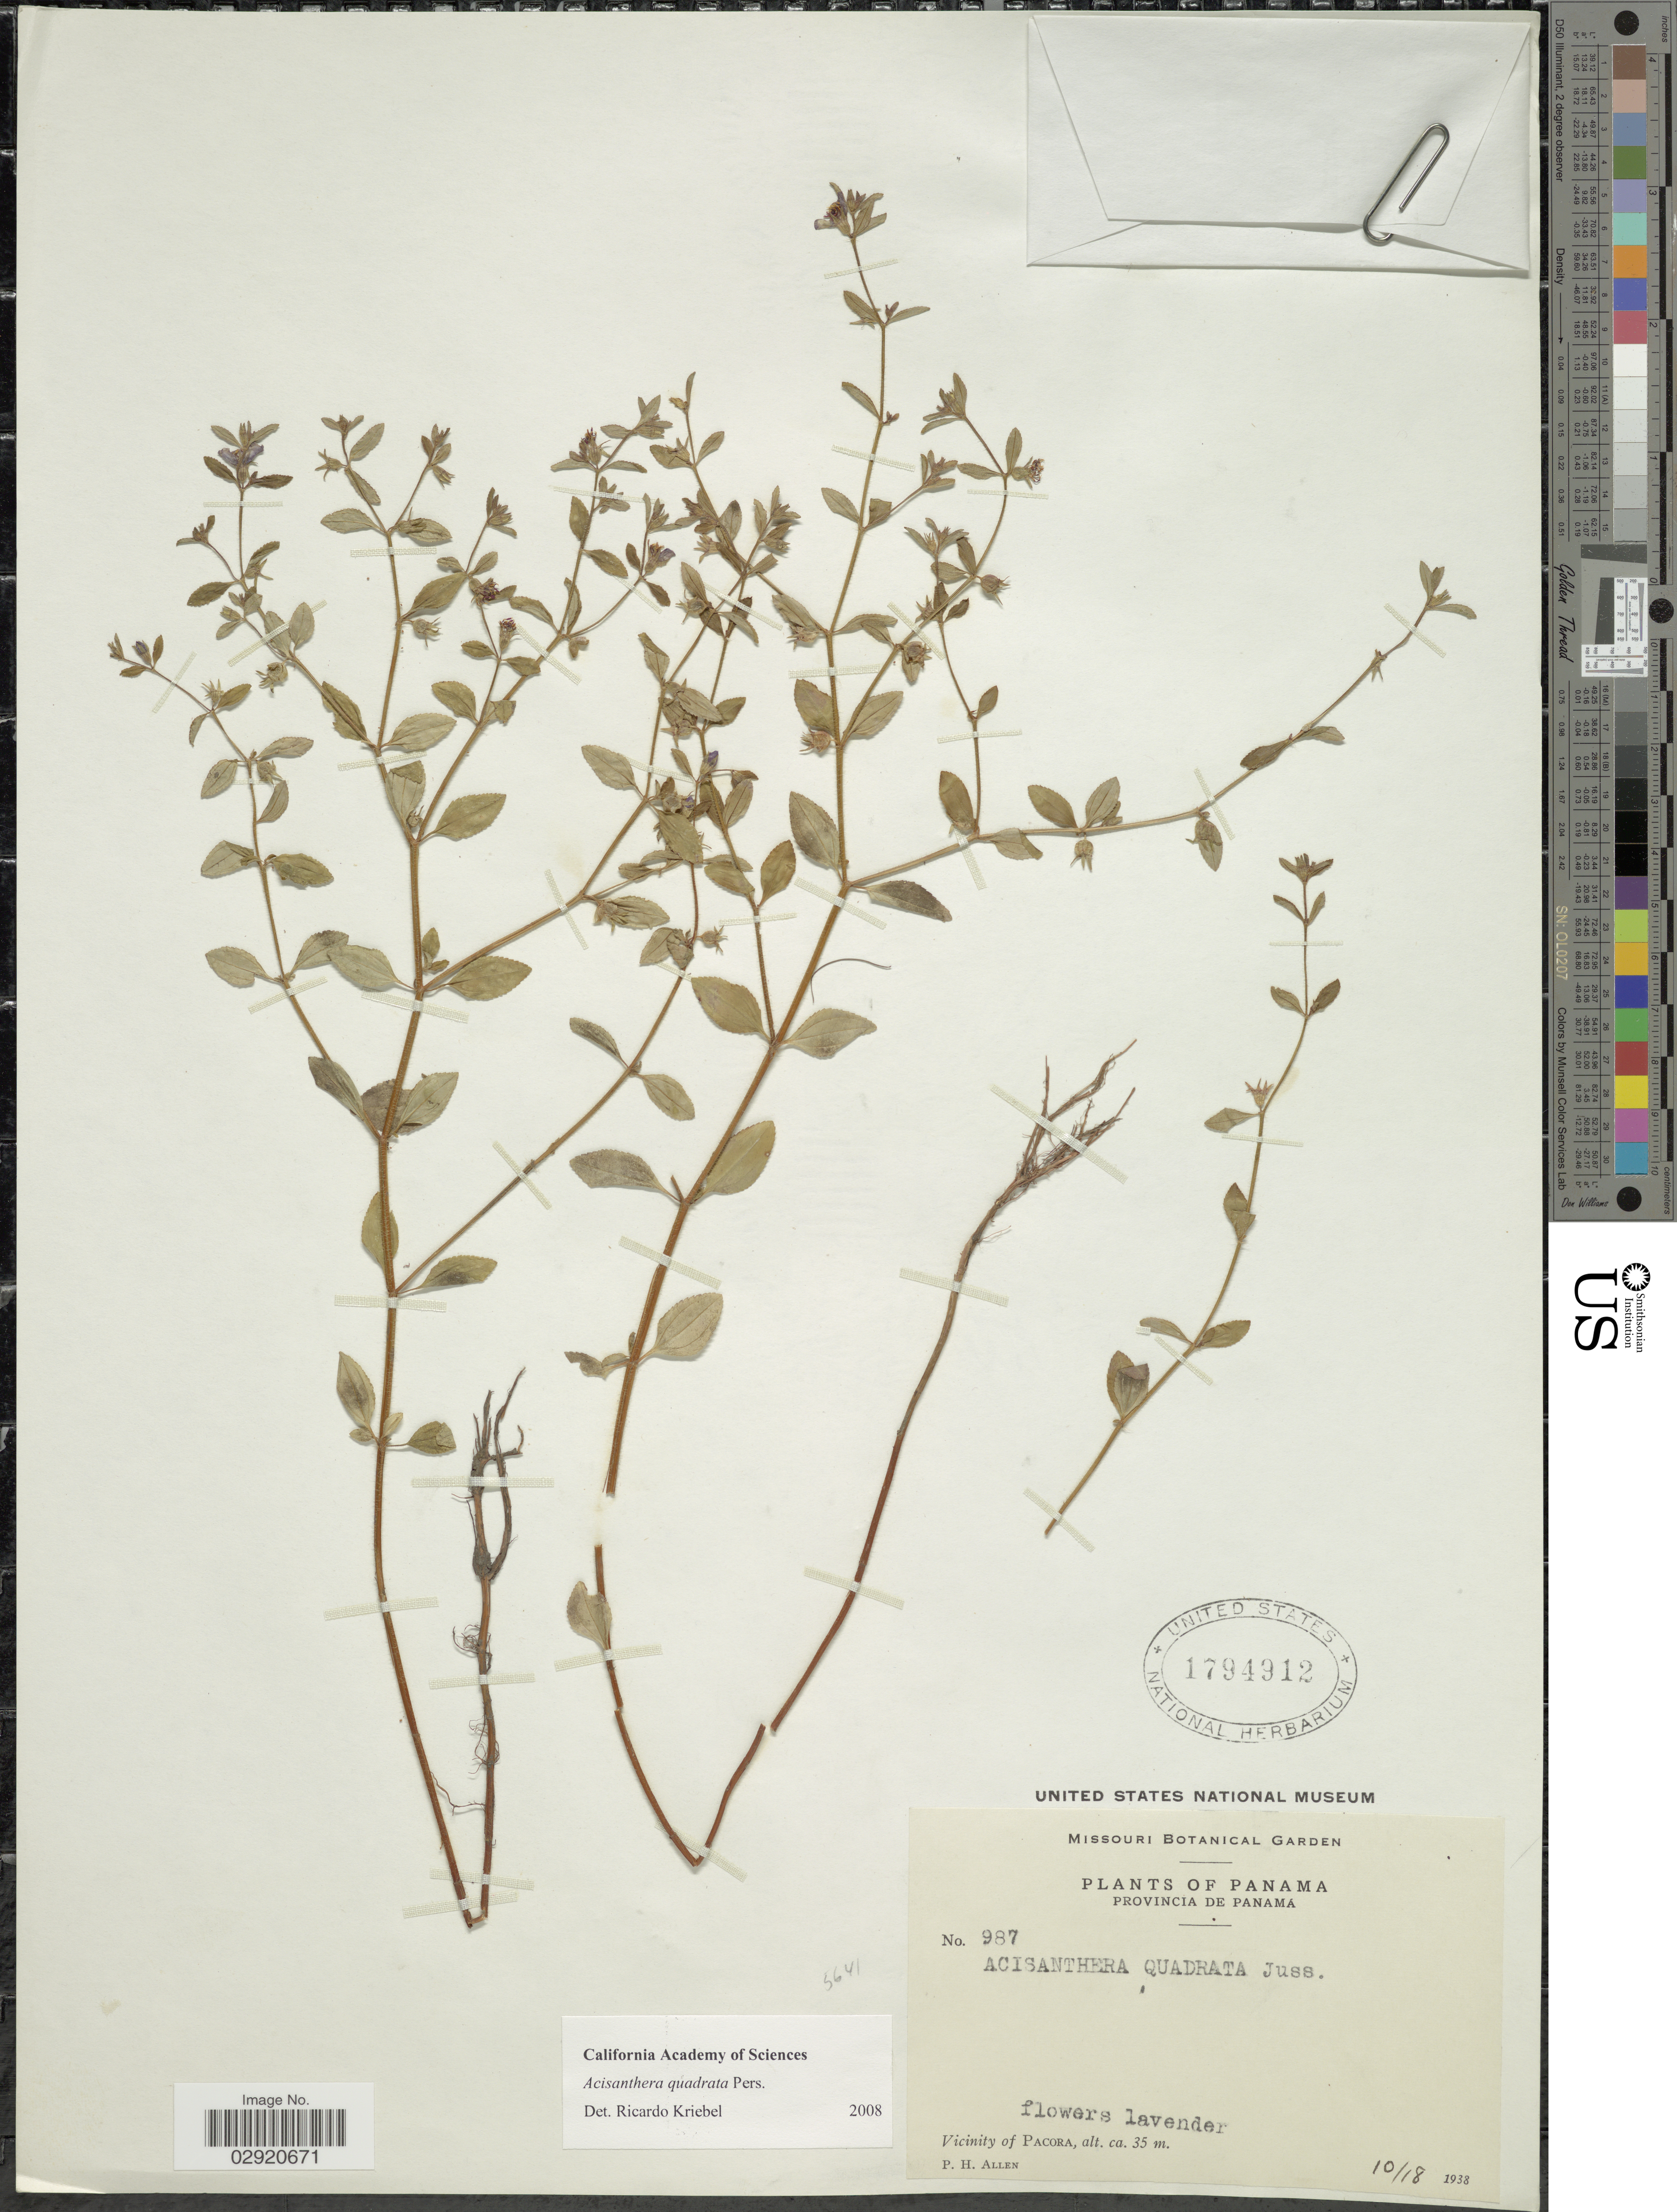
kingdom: Plantae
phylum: Tracheophyta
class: Magnoliopsida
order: Myrtales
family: Melastomataceae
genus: Acisanthera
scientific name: Acisanthera erecta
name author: Gleason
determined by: Nunes da Silva, Diego, (RB), Jardim Botanico do Rio de Janeiro - Herbario (BRAZIL)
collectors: P. H. Allen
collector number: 987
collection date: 1938-10-18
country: Panama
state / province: Panamá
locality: Vicinity of Pacora.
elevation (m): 35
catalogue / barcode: US 1794912